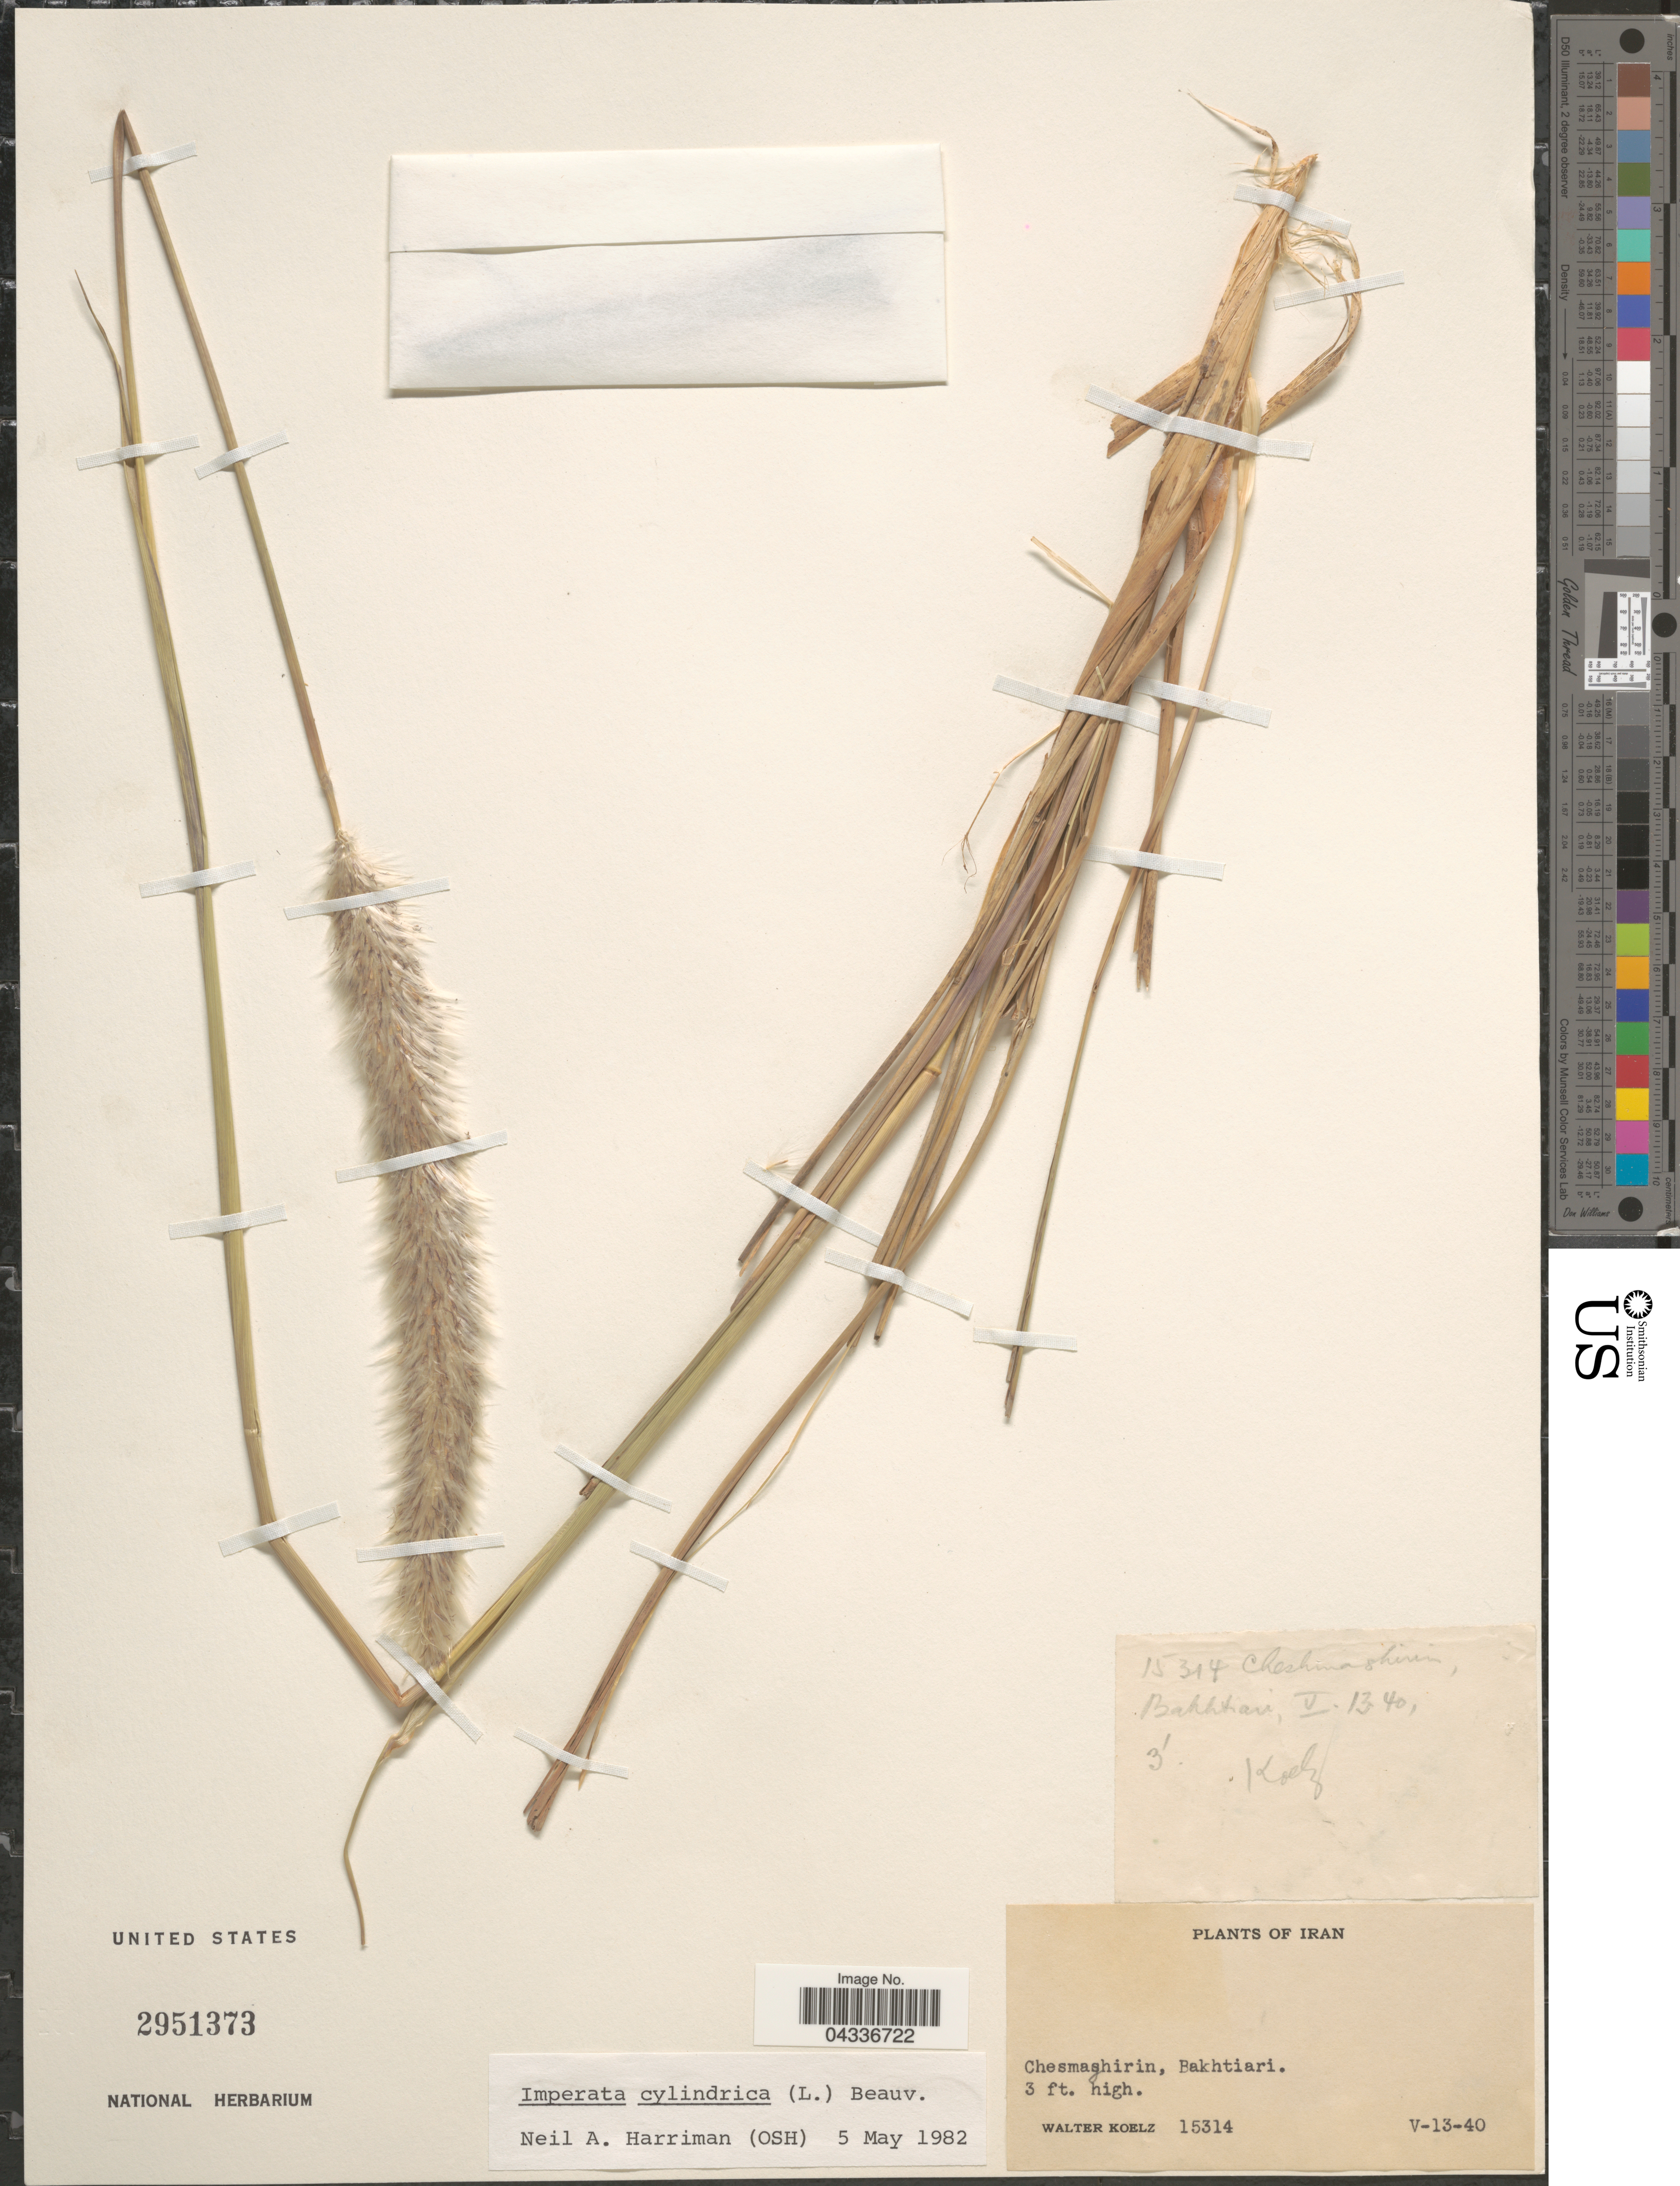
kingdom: Plantae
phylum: Tracheophyta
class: Liliopsida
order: Poales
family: Poaceae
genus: Imperata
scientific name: Imperata cylindrica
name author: (L.) P. Beauv.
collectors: W. N. Koelz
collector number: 15314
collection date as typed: Transcribed d/m/y: 13/5/40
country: Iran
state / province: Chahar Mahaal and Bakhtiari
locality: Chesmashirin, Bakhtiari.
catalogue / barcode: US 2951373